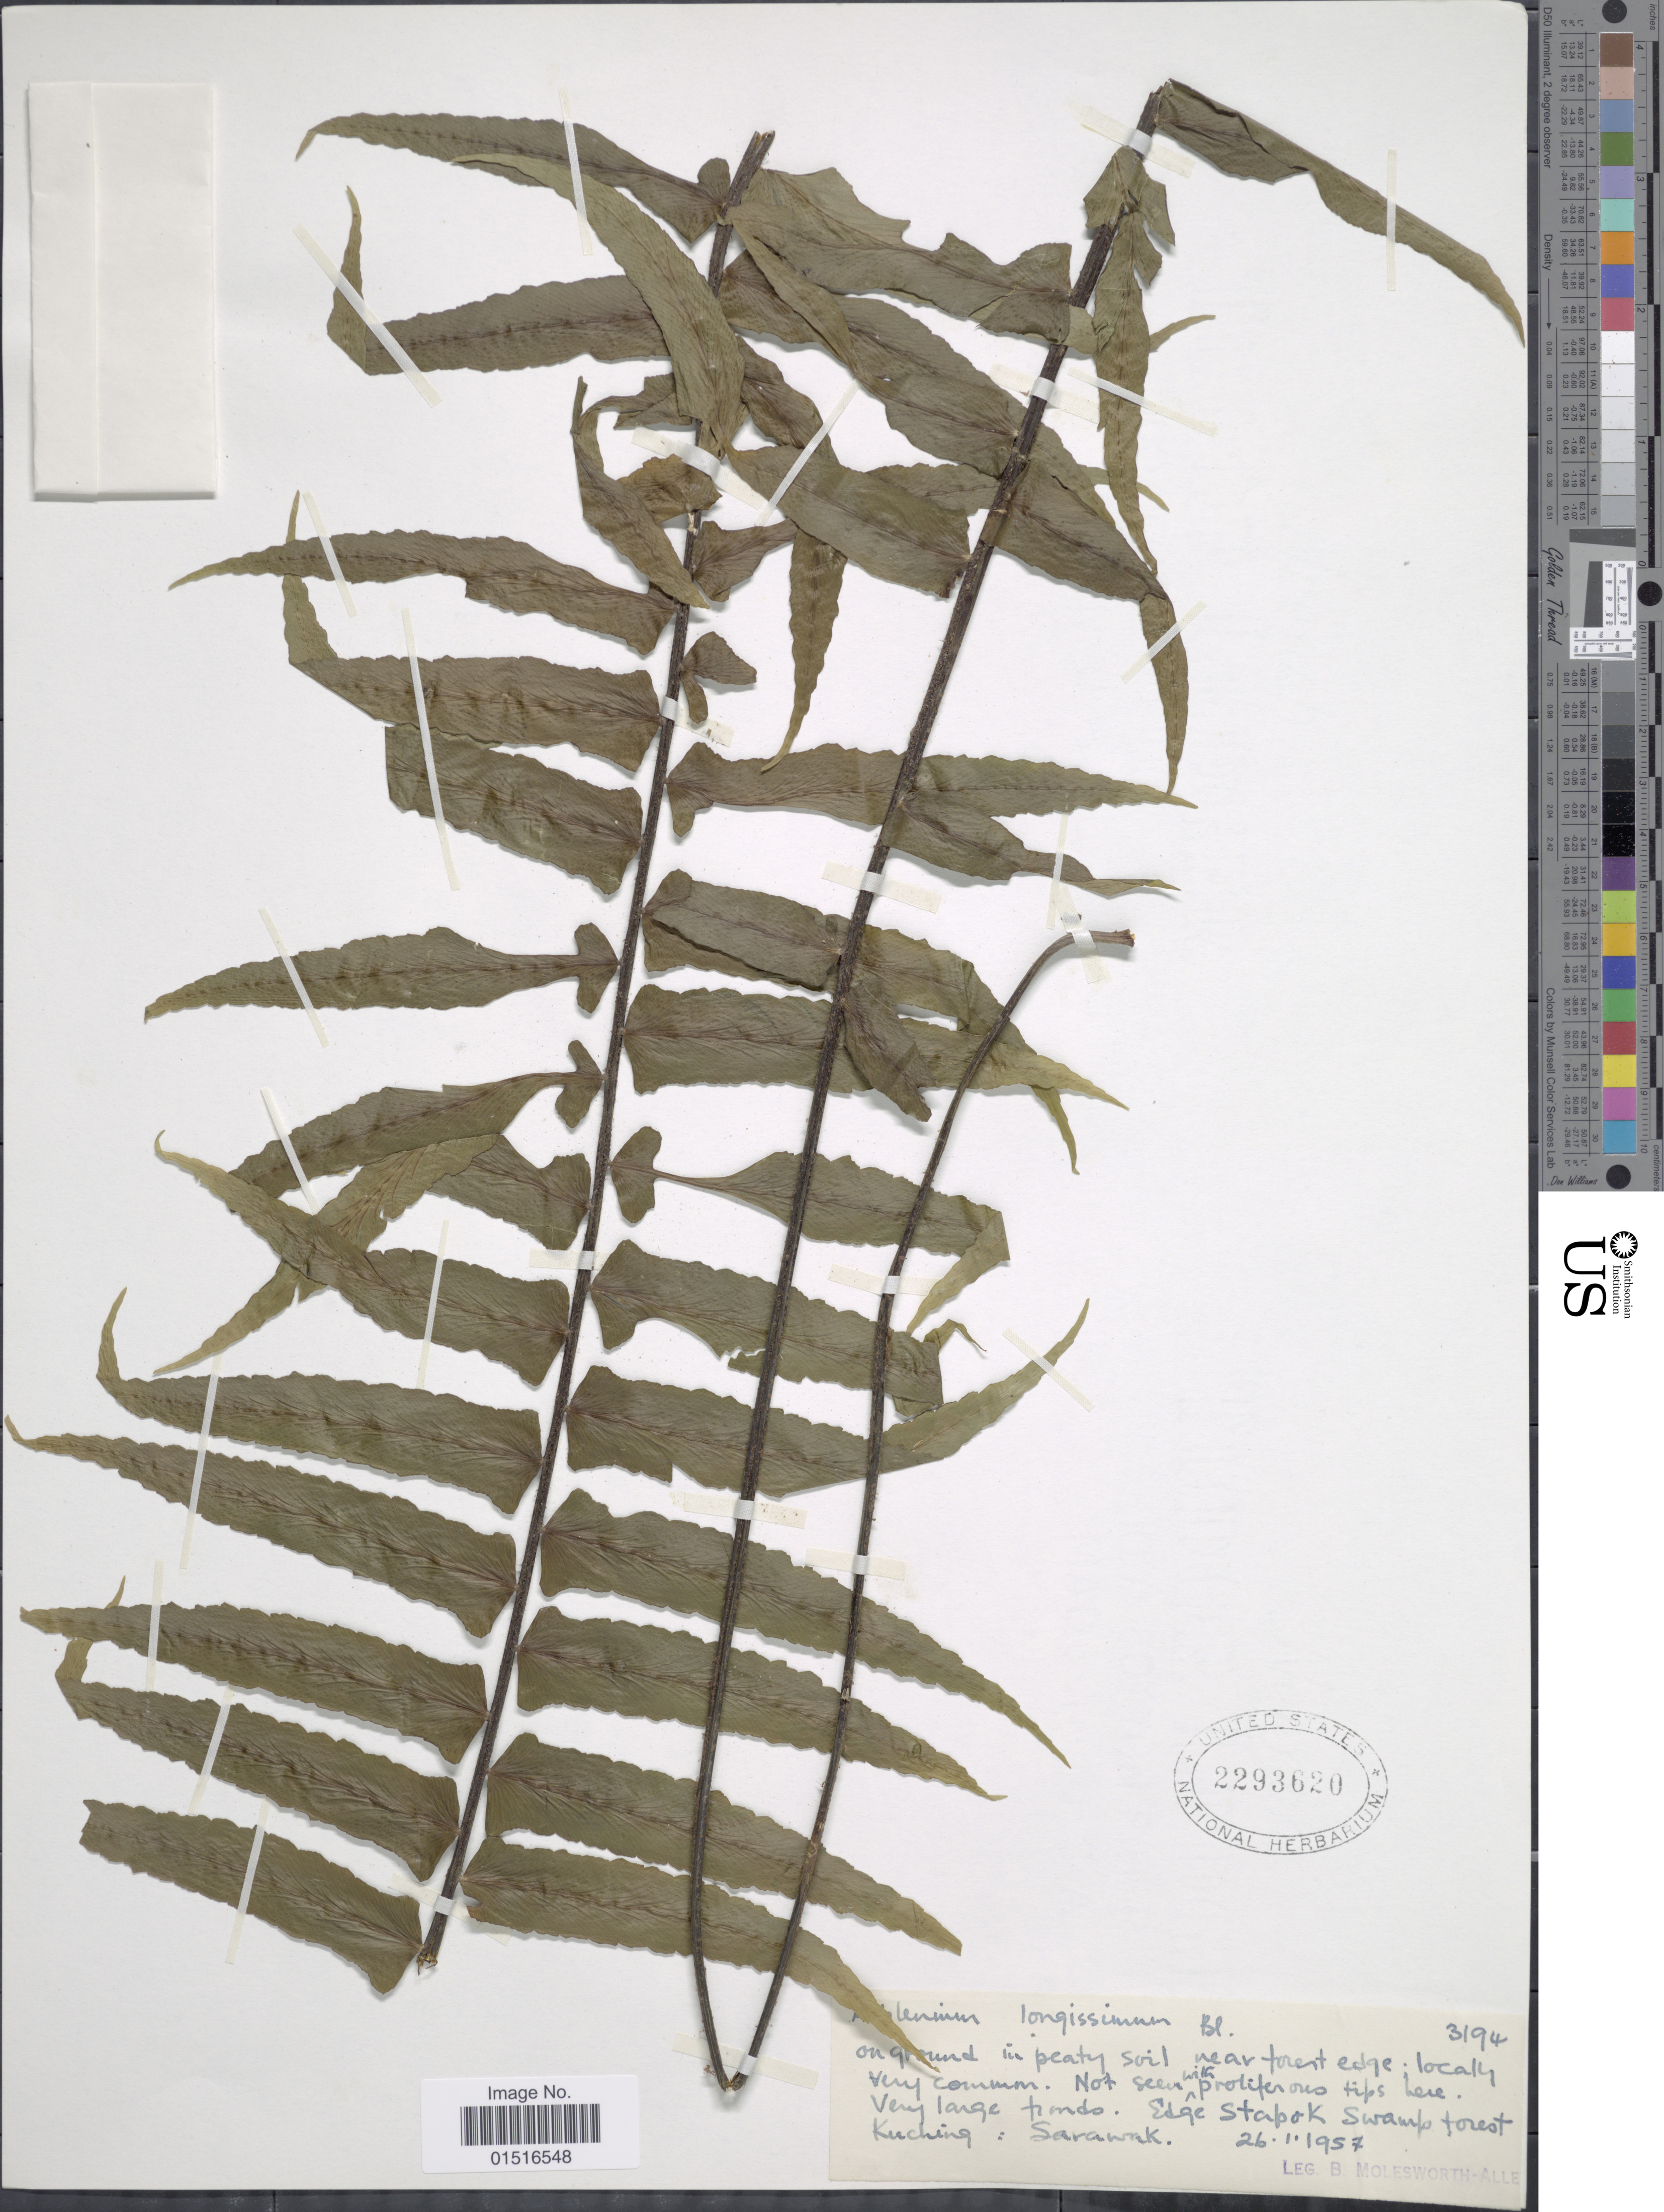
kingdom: Plantae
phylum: Tracheophyta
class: Polypodiopsida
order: Polypodiales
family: Aspleniaceae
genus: Asplenium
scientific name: Asplenium longissimum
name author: Blume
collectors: B. E. G. Molesworth-Allen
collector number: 3194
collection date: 1957-01-26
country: Malaysia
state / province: Sarawak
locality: Stapok Swamp forest, Kuching: Sarawak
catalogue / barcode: US 2293620